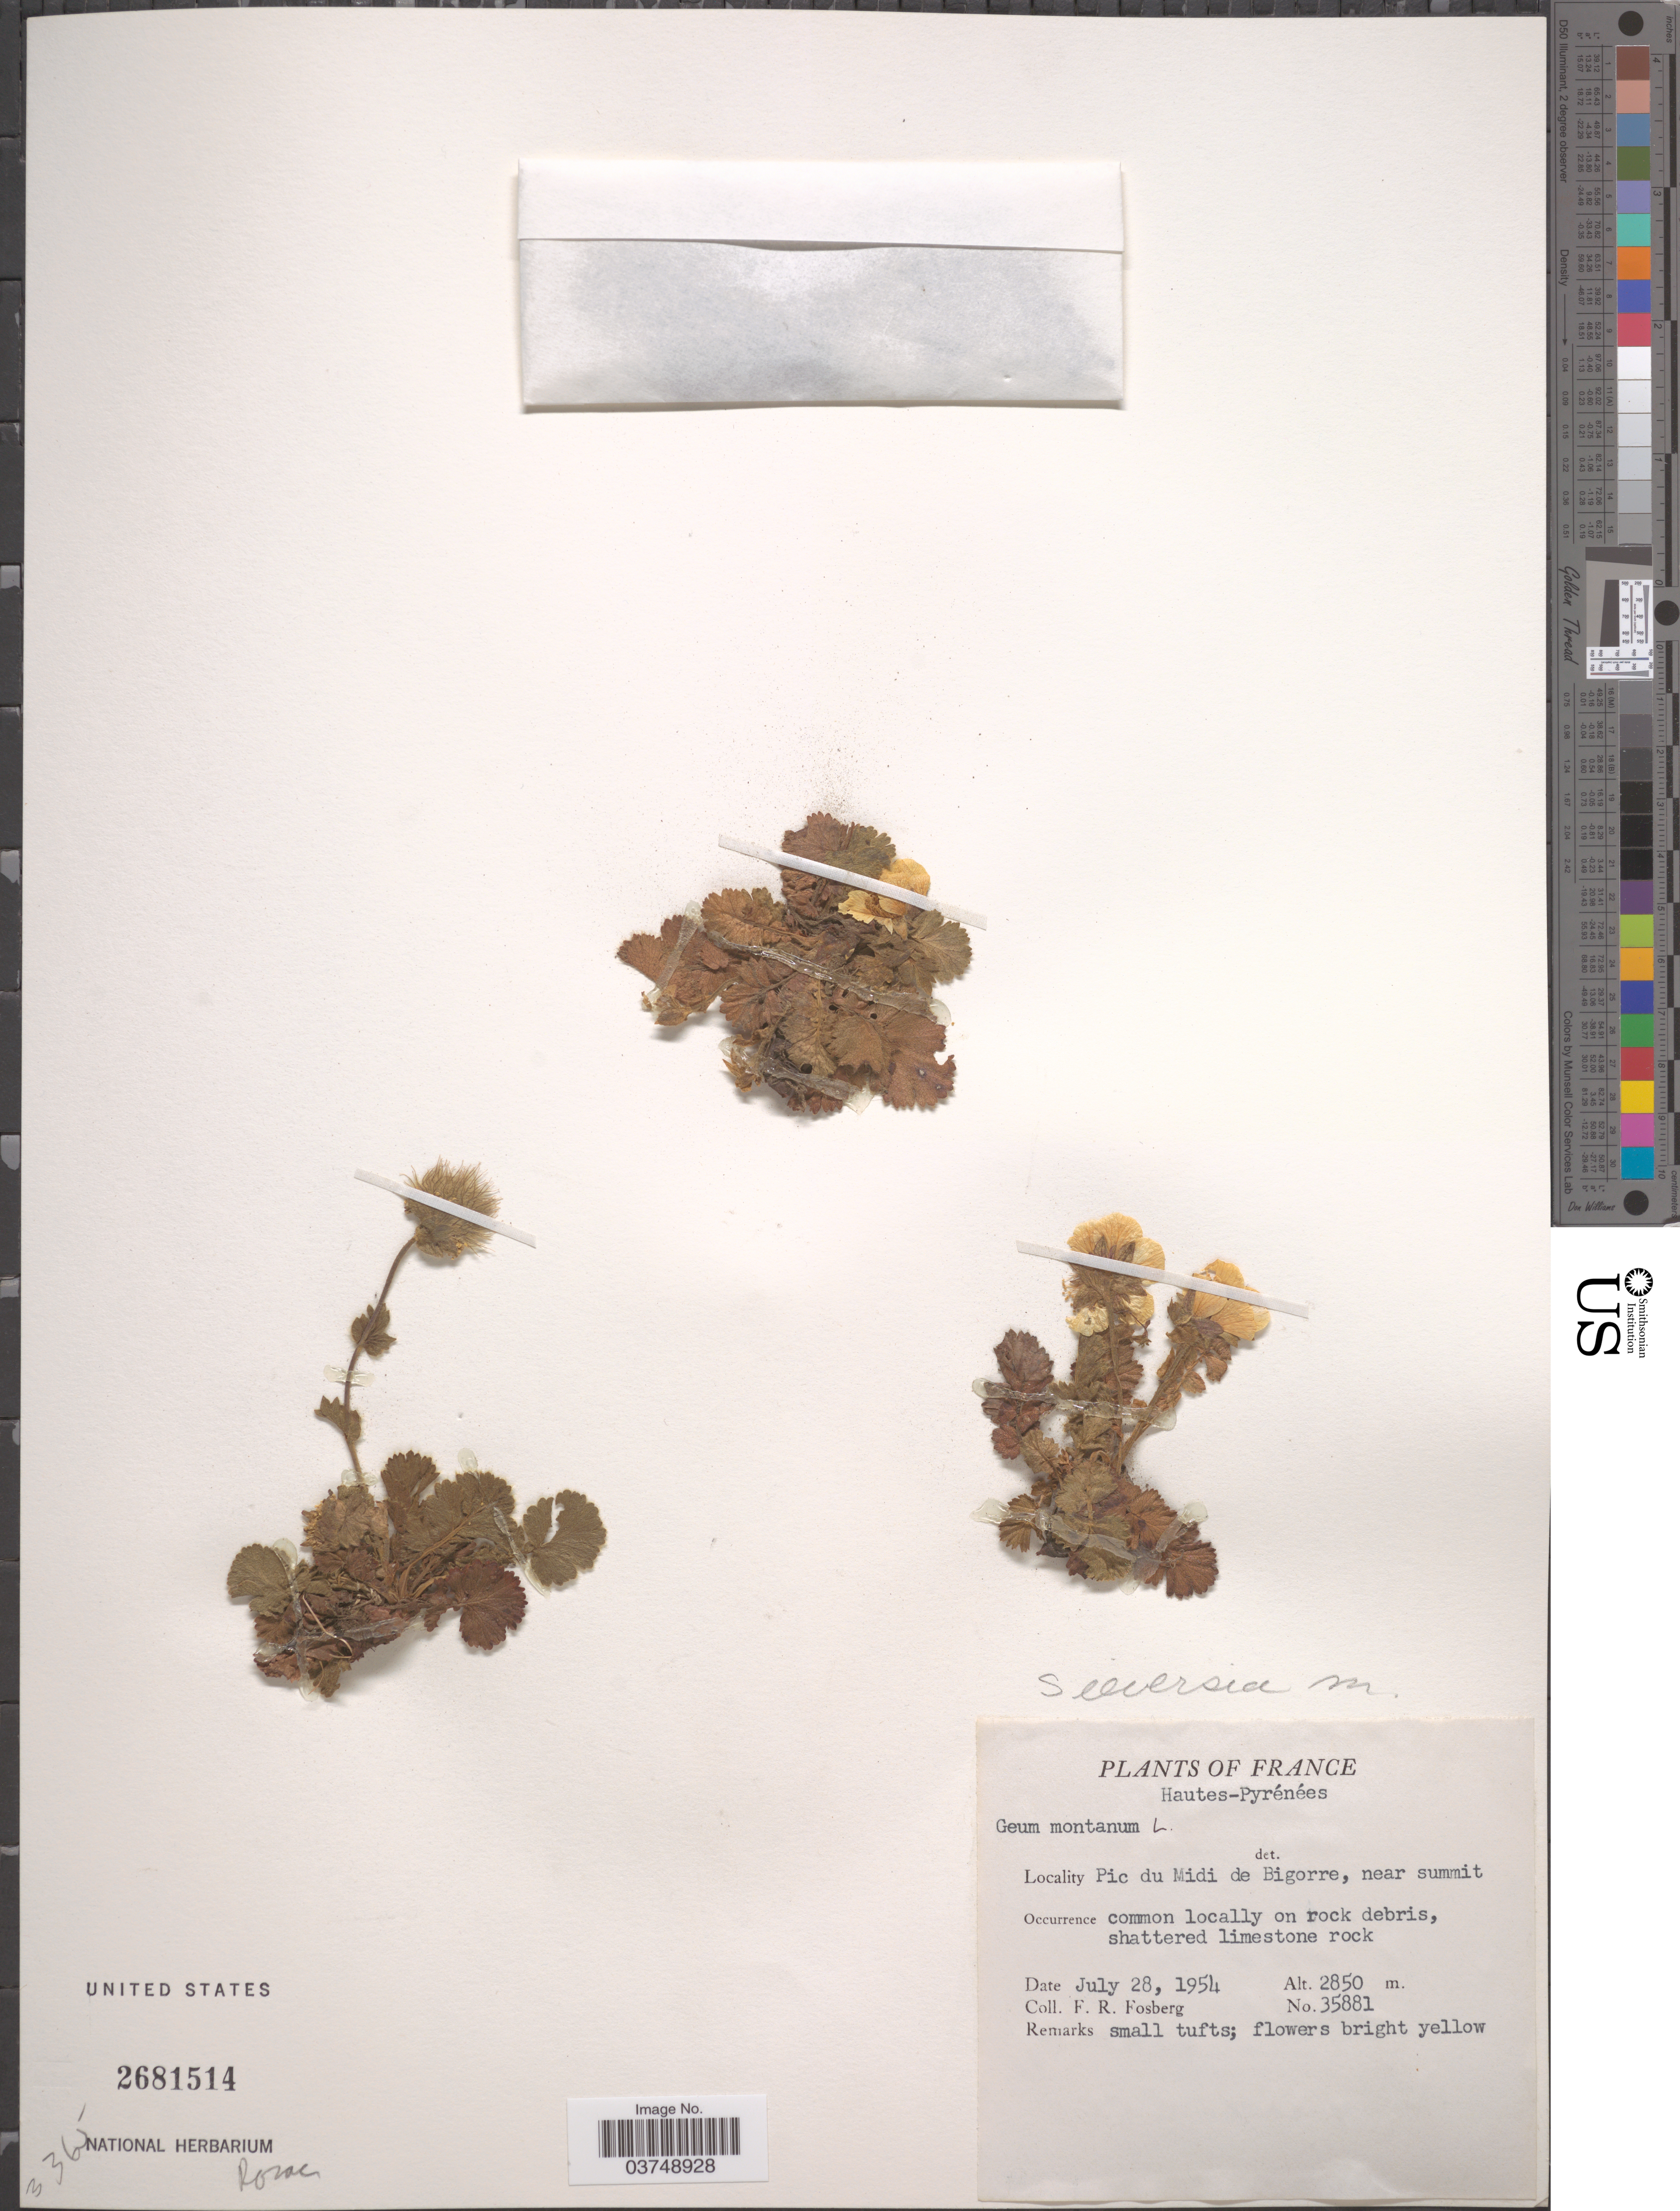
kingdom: Plantae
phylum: Tracheophyta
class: Magnoliopsida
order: Rosales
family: Rosaceae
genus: Geum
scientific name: Geum montanum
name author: L.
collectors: F. R. Fosberg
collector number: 35881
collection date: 1954-07-28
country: France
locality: Pic du Midi de Bigorre, near summit.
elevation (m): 2850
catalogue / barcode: US 2681514